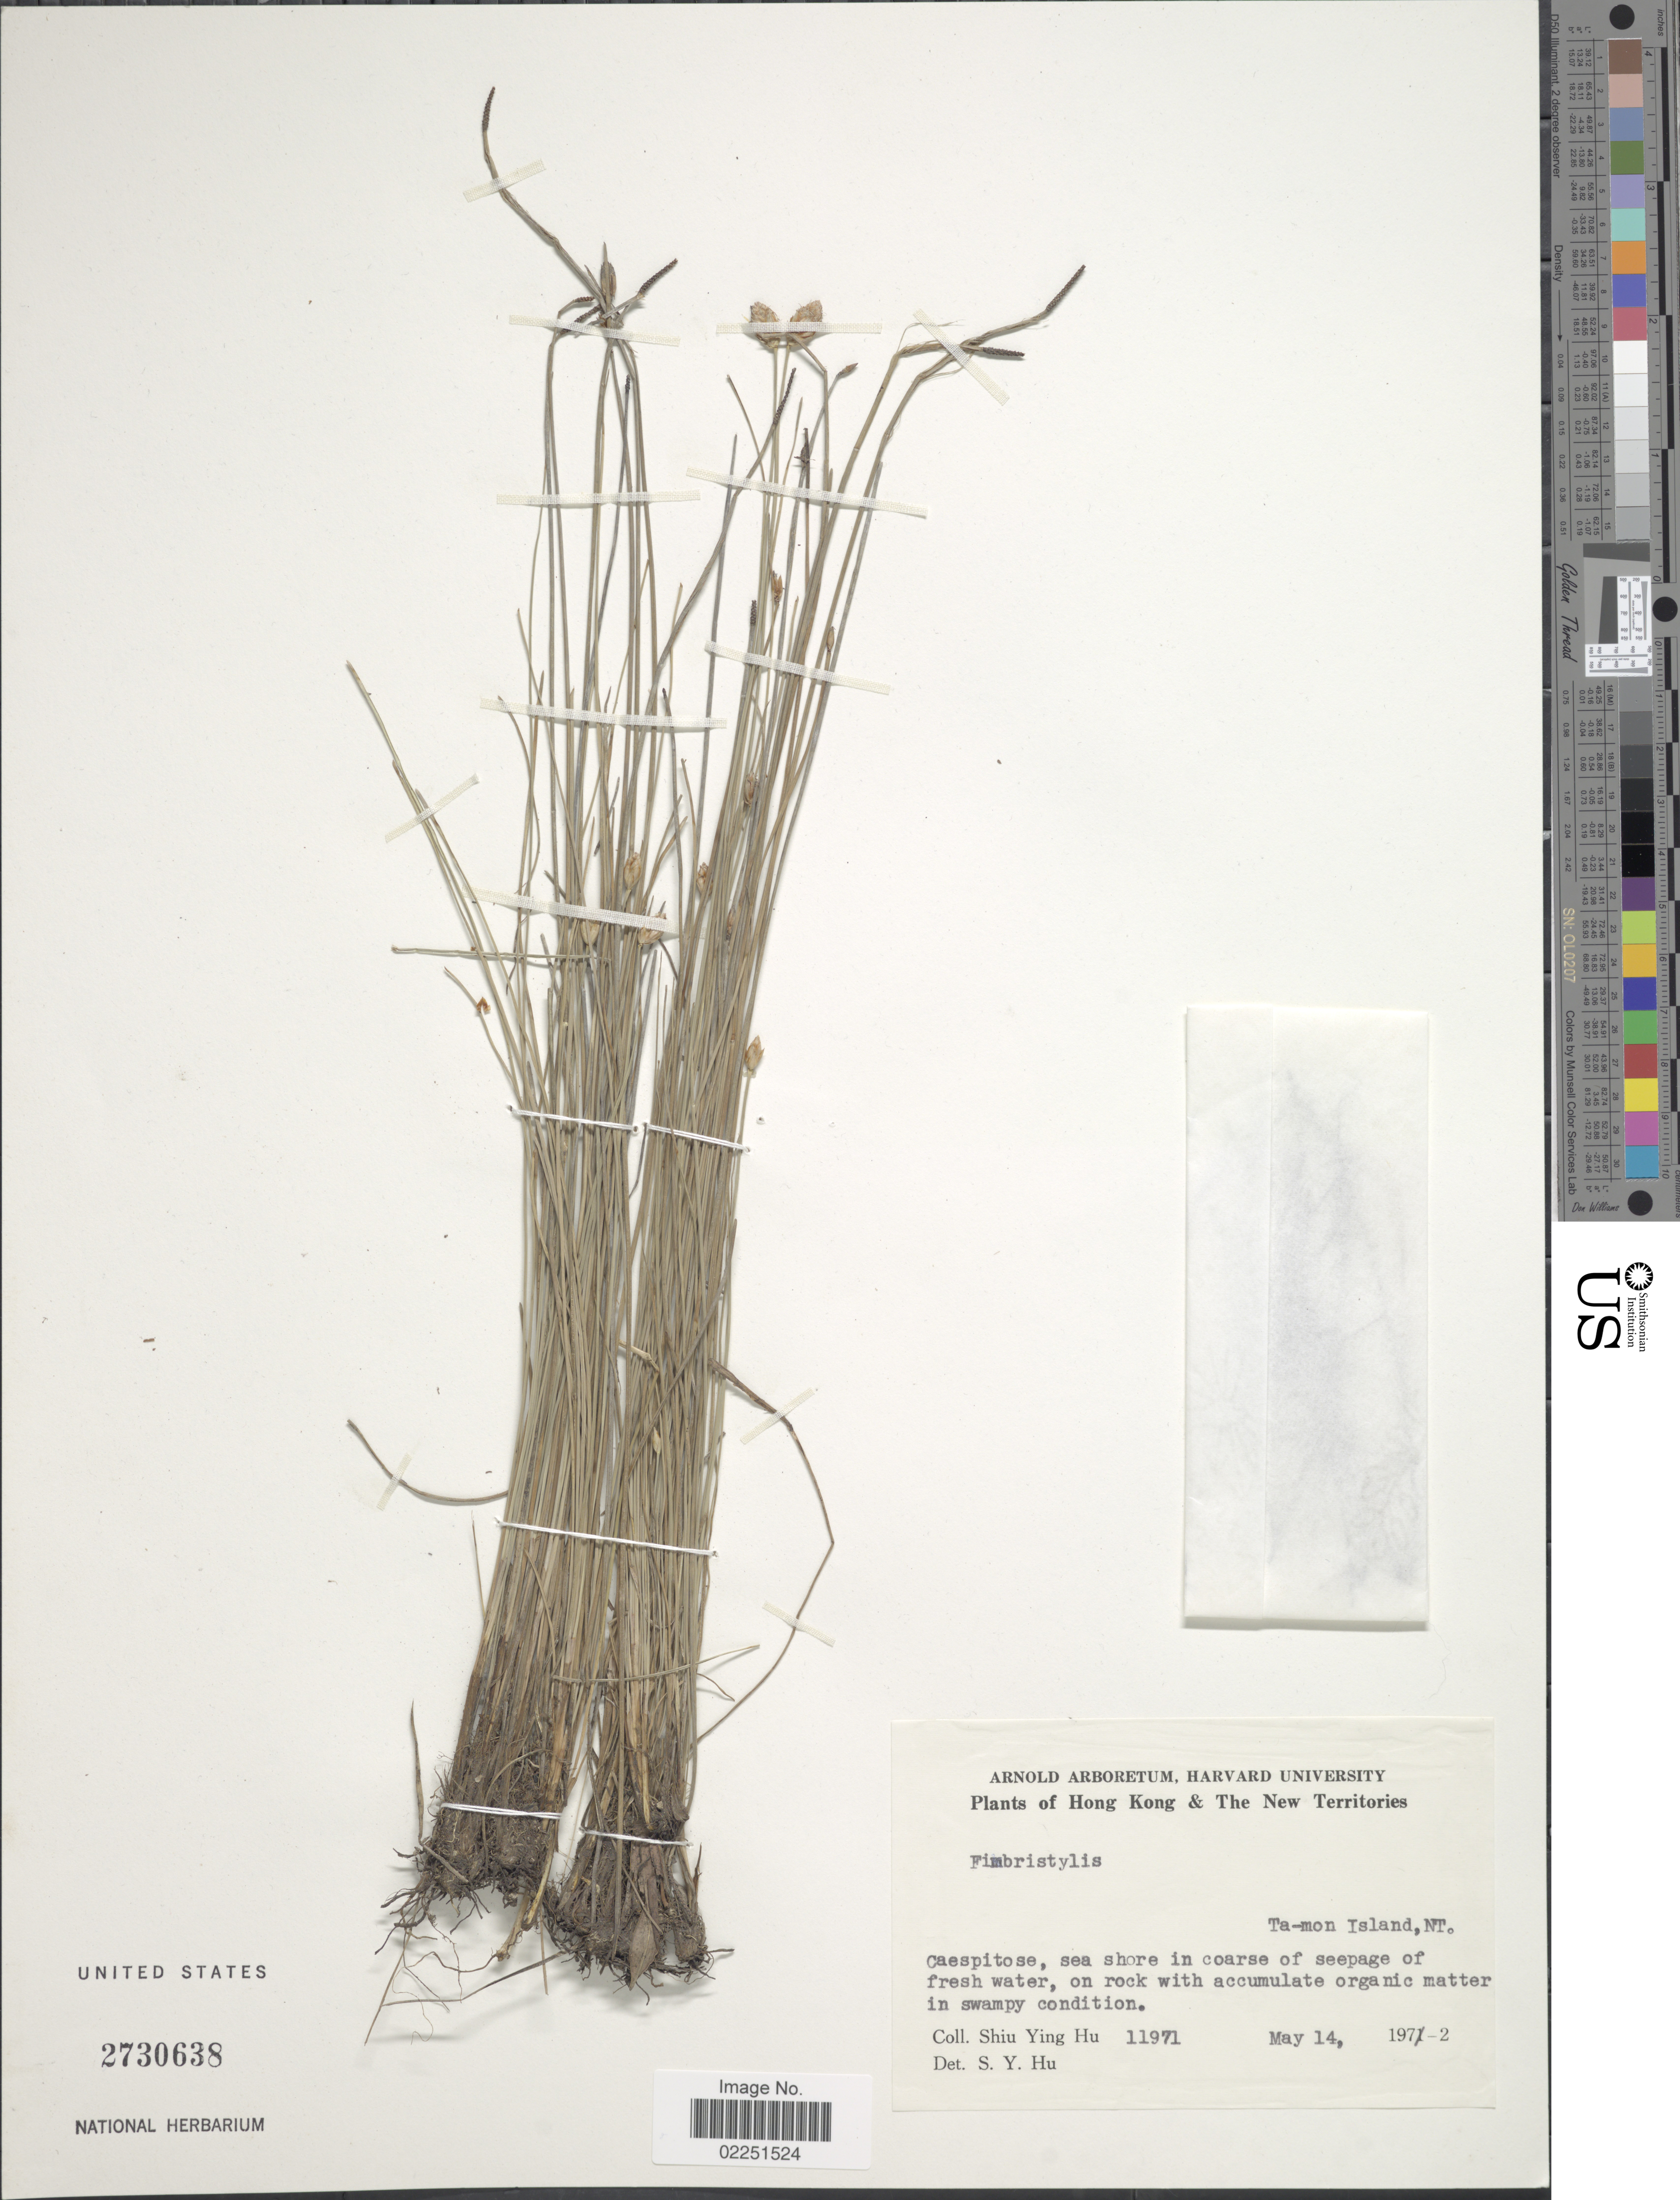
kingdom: Plantae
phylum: Tracheophyta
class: Liliopsida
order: Poales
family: Cyperaceae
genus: Fimbristylis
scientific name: Fimbristylis sp.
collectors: S. Y. Hu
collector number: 11971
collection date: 1972-05-14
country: China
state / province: Hong Kong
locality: Hong Kong and The New Territories. Ta-mon Island, NT.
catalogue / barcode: US 2730638